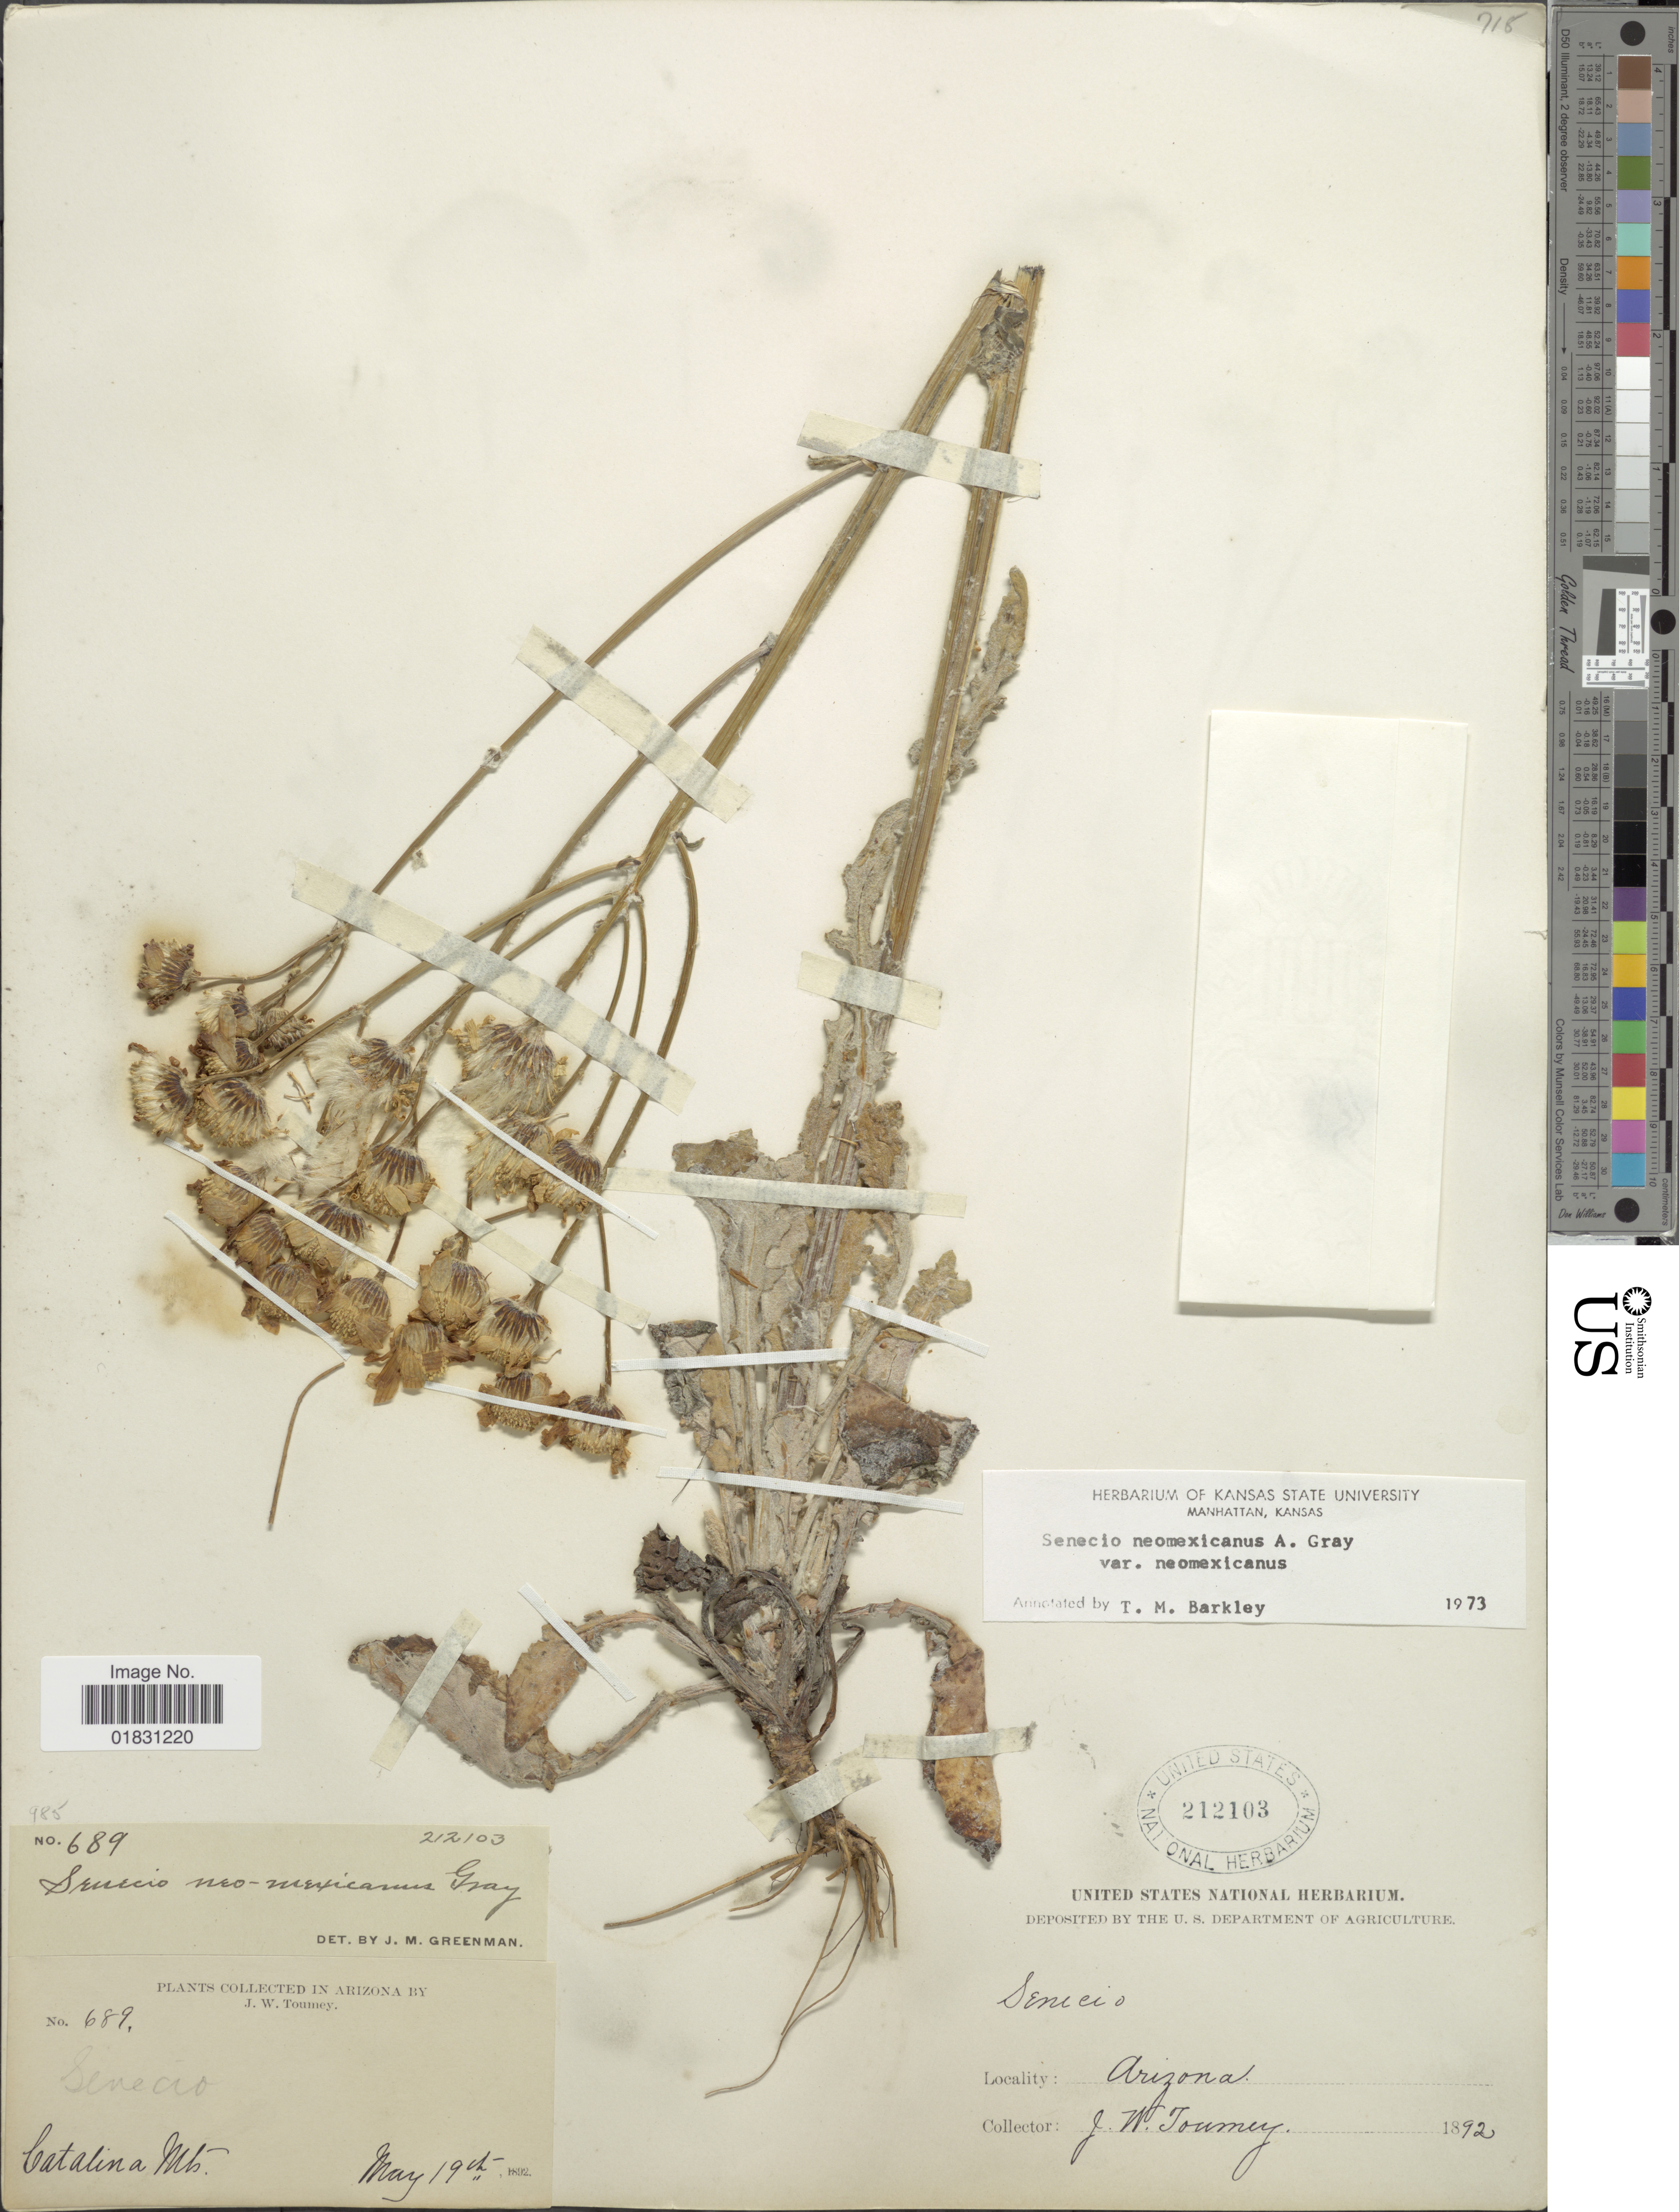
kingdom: Plantae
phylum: Tracheophyta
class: Magnoliopsida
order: Asterales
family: Asteraceae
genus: Packera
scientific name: Packera neomexicana var. neomexicana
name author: (A. Gray) W.A. Weber & Á. Löve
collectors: J. W. Toumey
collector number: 689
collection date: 1892-05-19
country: United States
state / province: Arizona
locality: Catalina Mts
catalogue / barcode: US 212103